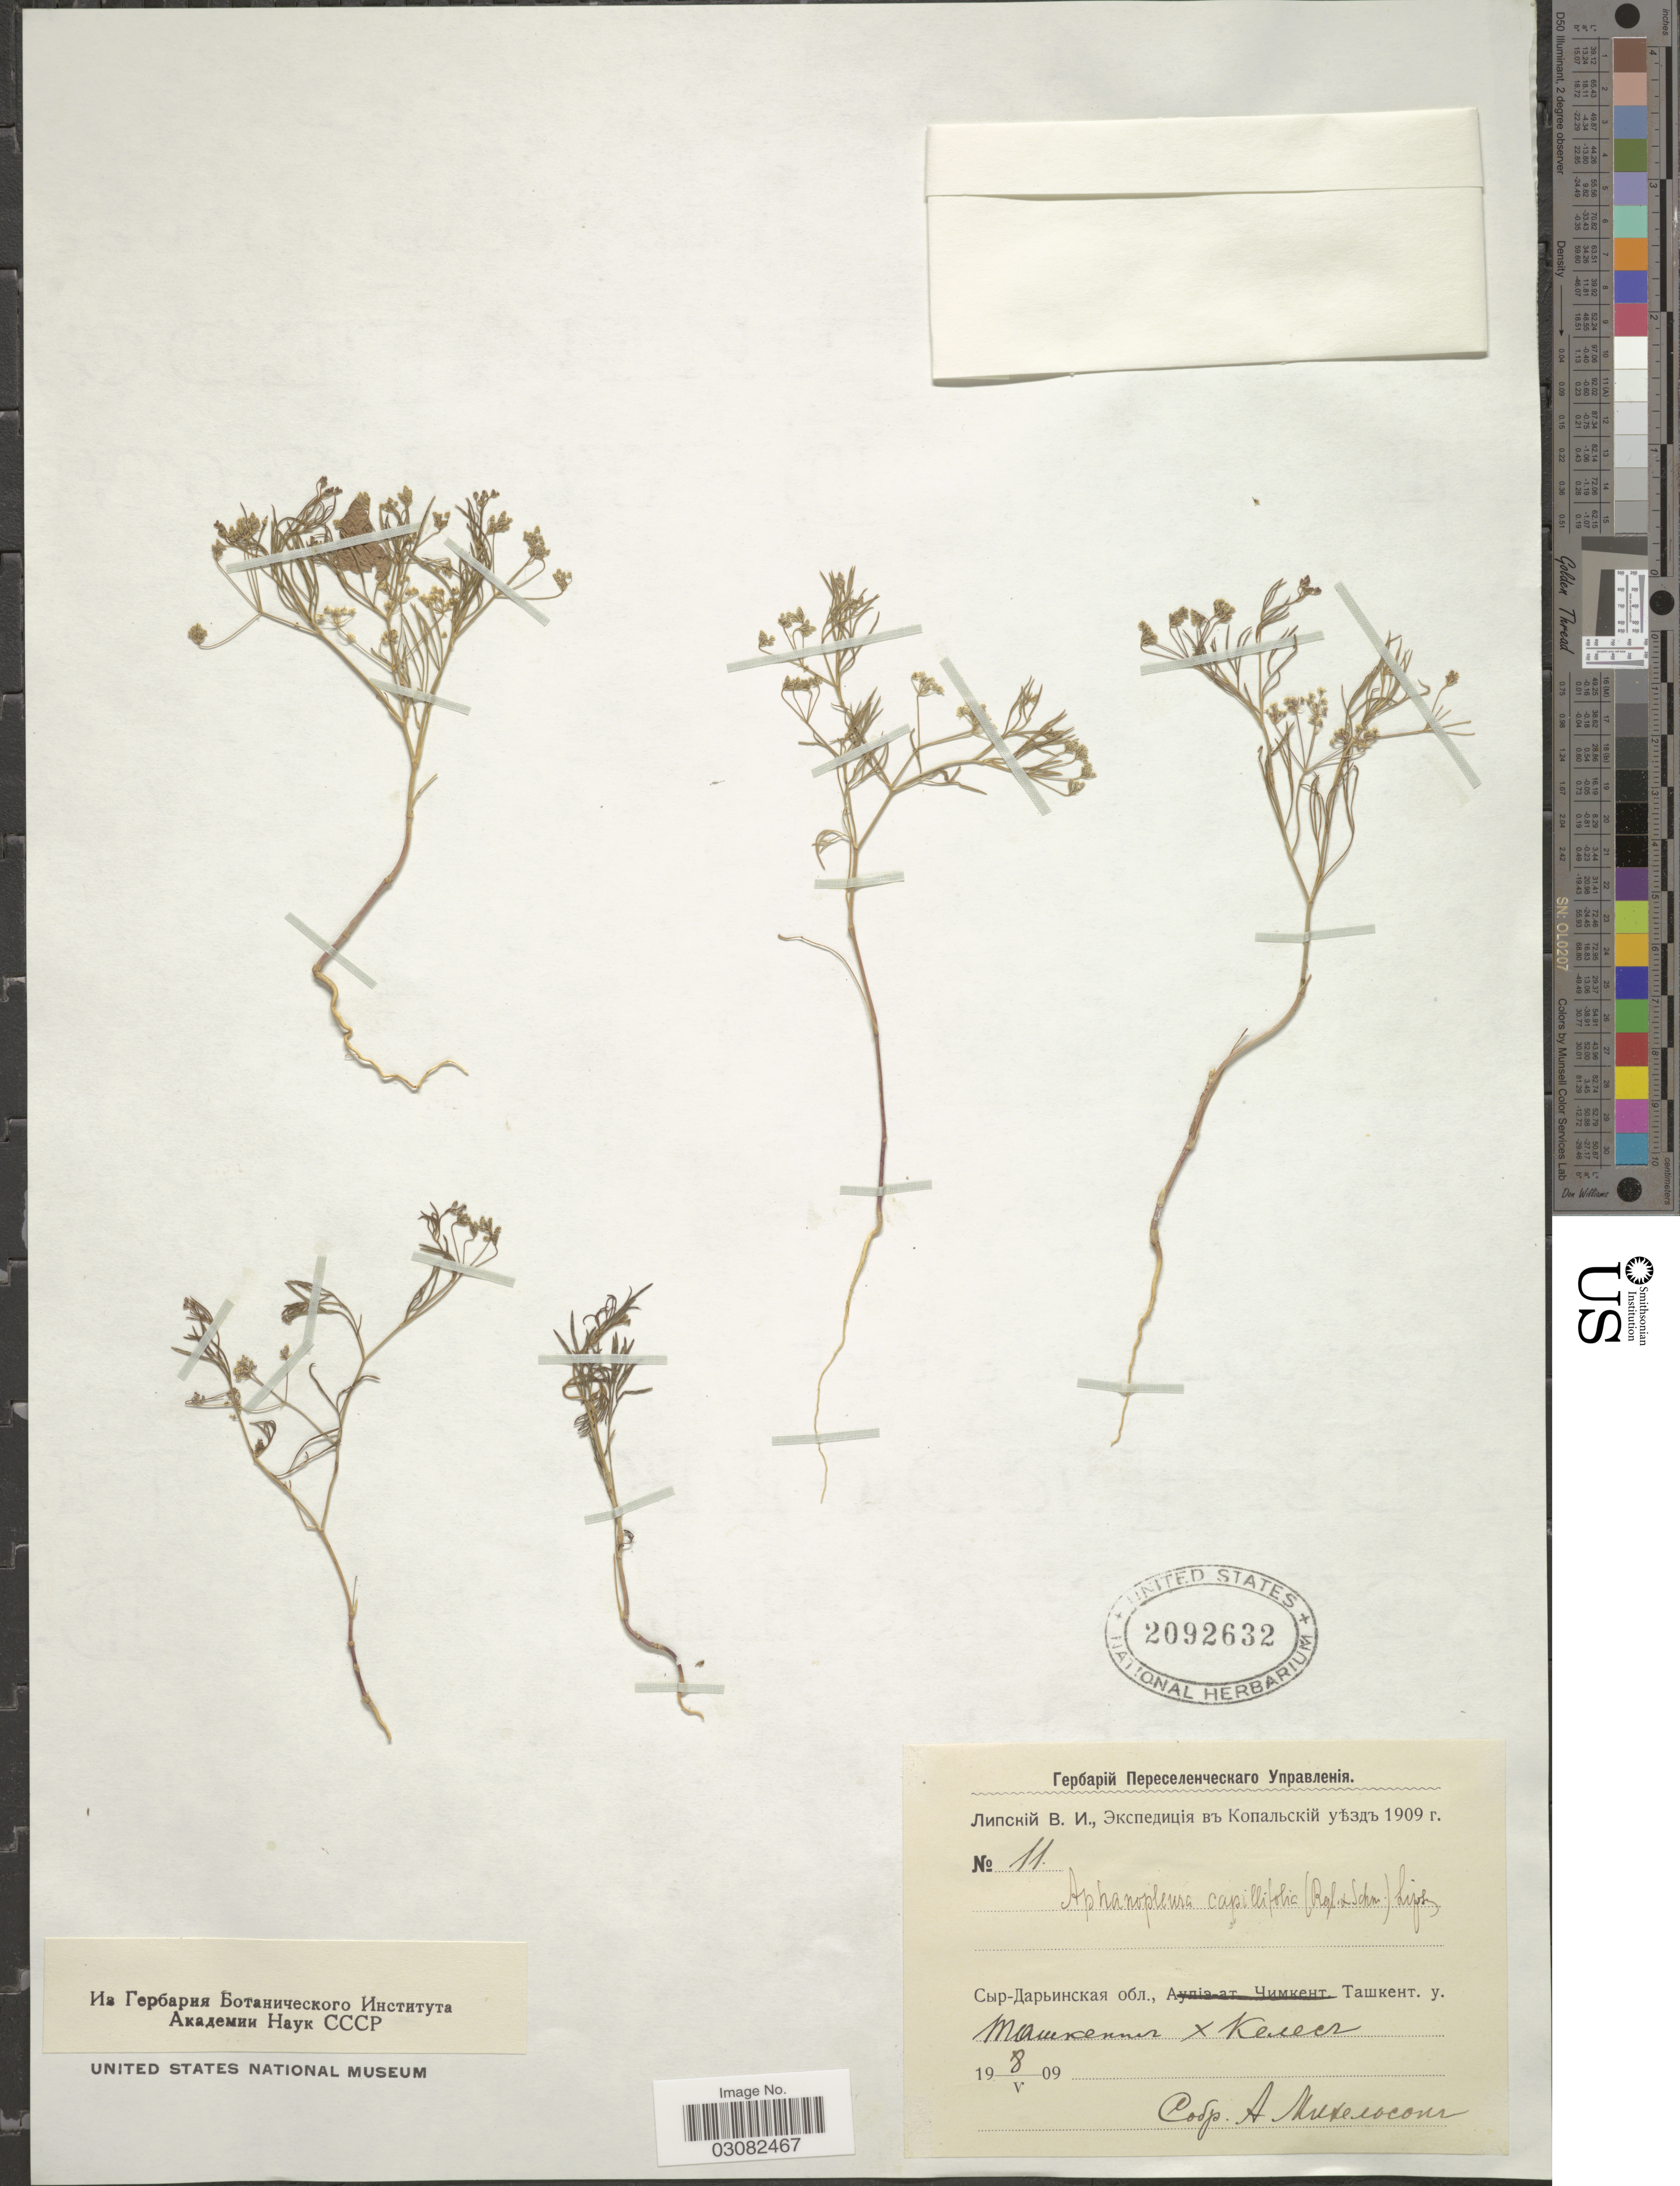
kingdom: Plantae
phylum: Tracheophyta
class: Magnoliopsida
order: Apiales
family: Apiaceae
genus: Aphanopleura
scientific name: Aphanopleura capillifolia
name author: (Regel & Schmalh.) Lipsky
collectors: A. Mikhelson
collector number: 11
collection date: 1909-05-08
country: Uzbekistan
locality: Tashkent.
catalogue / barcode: US 2092632